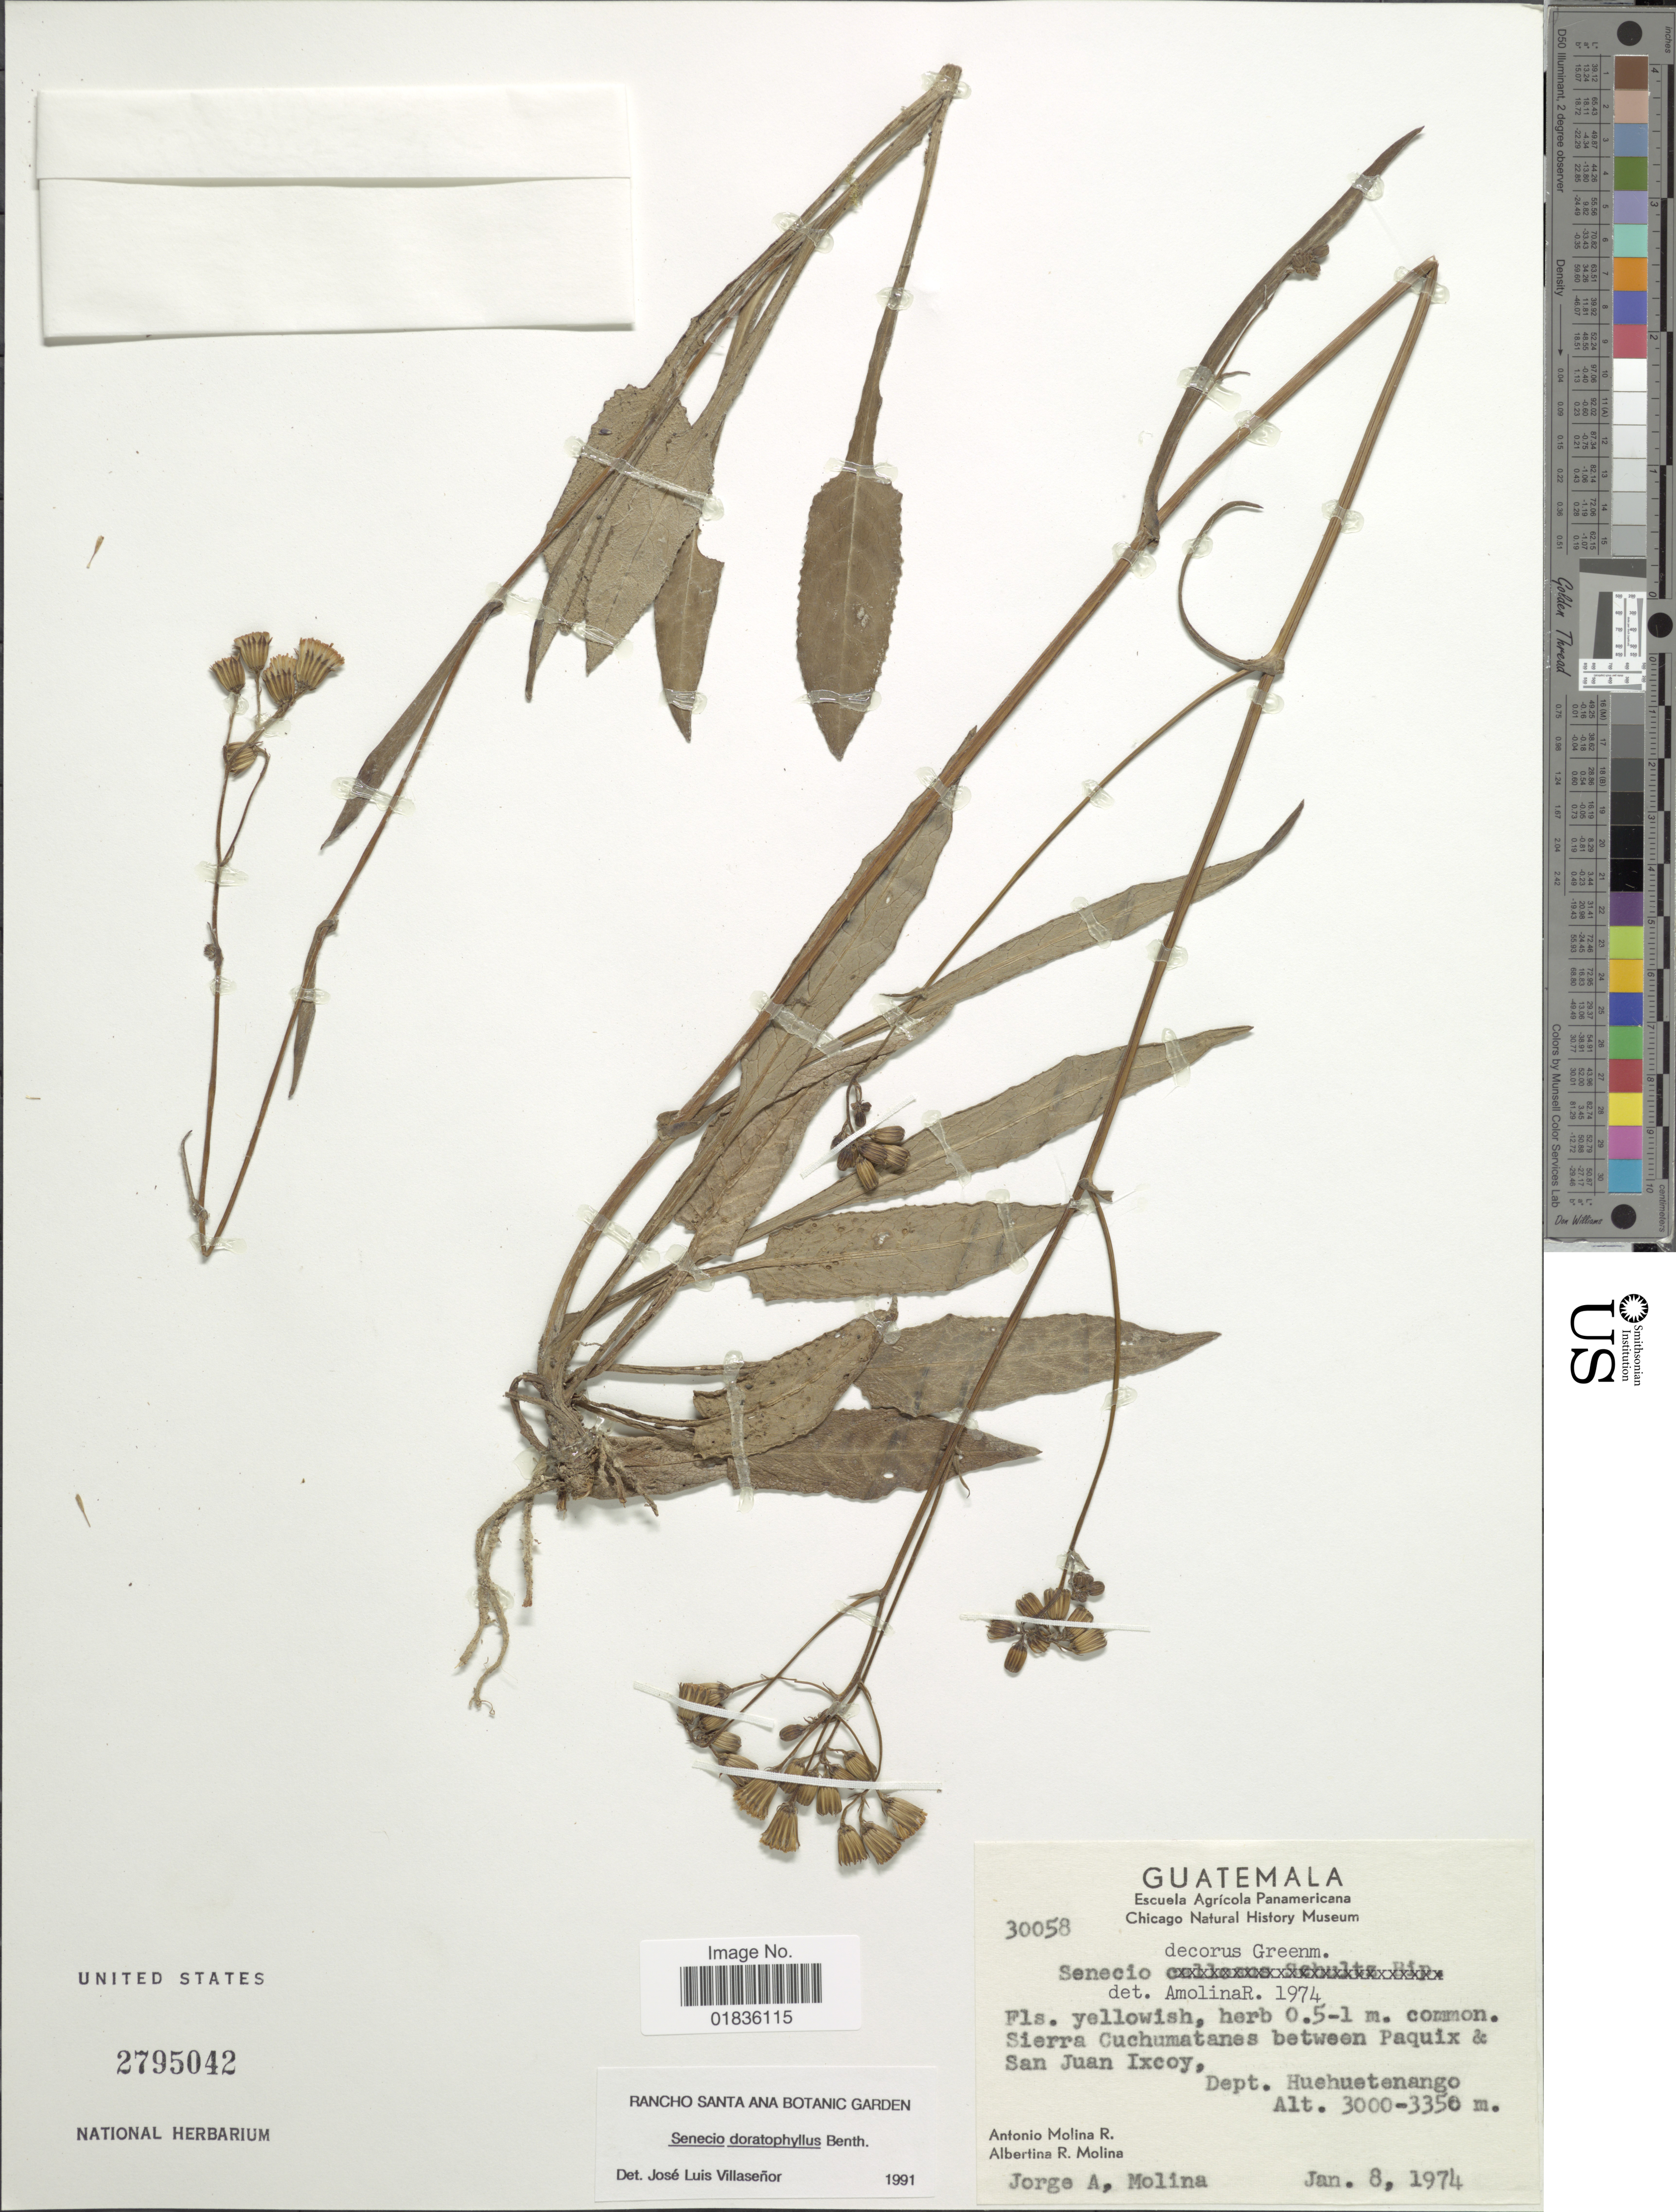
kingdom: Plantae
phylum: Tracheophyta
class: Magnoliopsida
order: Asterales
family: Asteraceae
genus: Senecio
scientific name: Senecio doratophyllus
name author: Benth.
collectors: A. Molina R., A. R. Molina & J. A. Molina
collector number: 30058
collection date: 1974-01-08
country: Guatemala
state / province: Huehuetenango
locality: Sierra Cuchumatanes between Paquix & San Juan Ixcoy.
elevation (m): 3000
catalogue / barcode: US 2795042